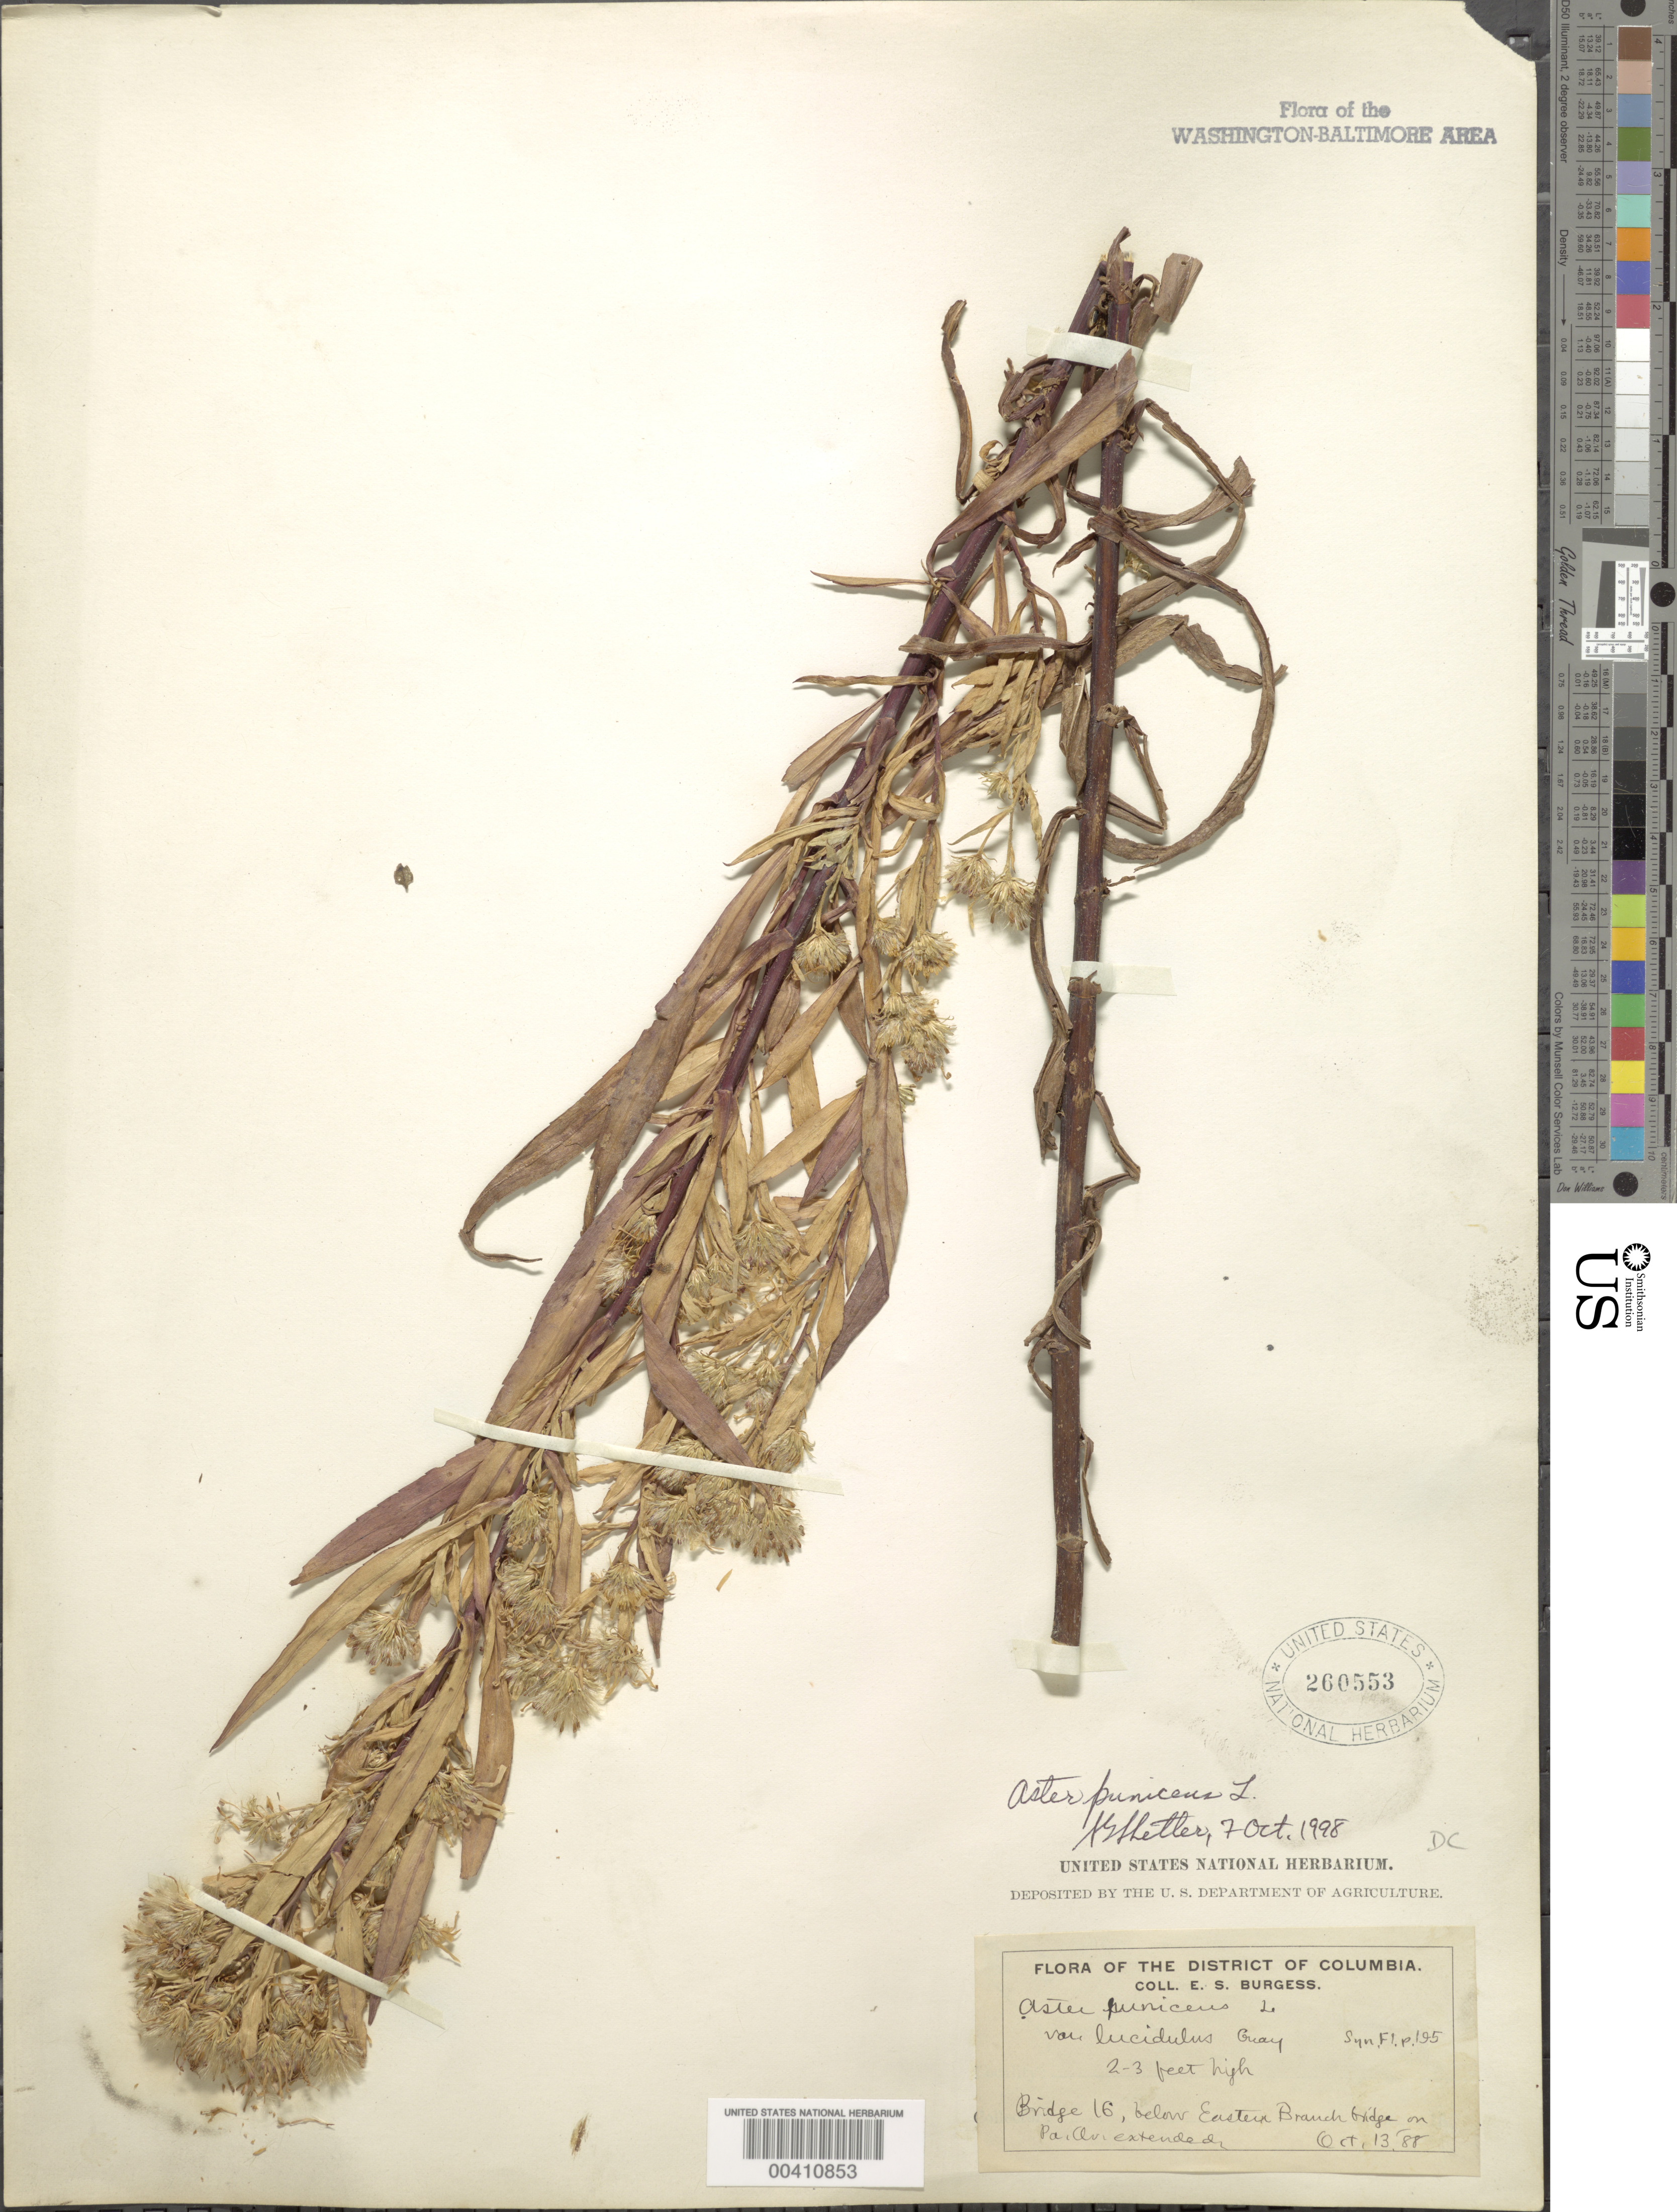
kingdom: Plantae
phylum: Tracheophyta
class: Magnoliopsida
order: Asterales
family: Asteraceae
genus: Symphyotrichum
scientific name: Symphyotrichum puniceum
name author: (L.) Á. Löve & D. Löve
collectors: E. Burgess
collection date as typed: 13 Oct 1888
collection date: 1888-10-13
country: United States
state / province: District of Columbia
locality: Eastern Branch Bridge 16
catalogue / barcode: US 260553